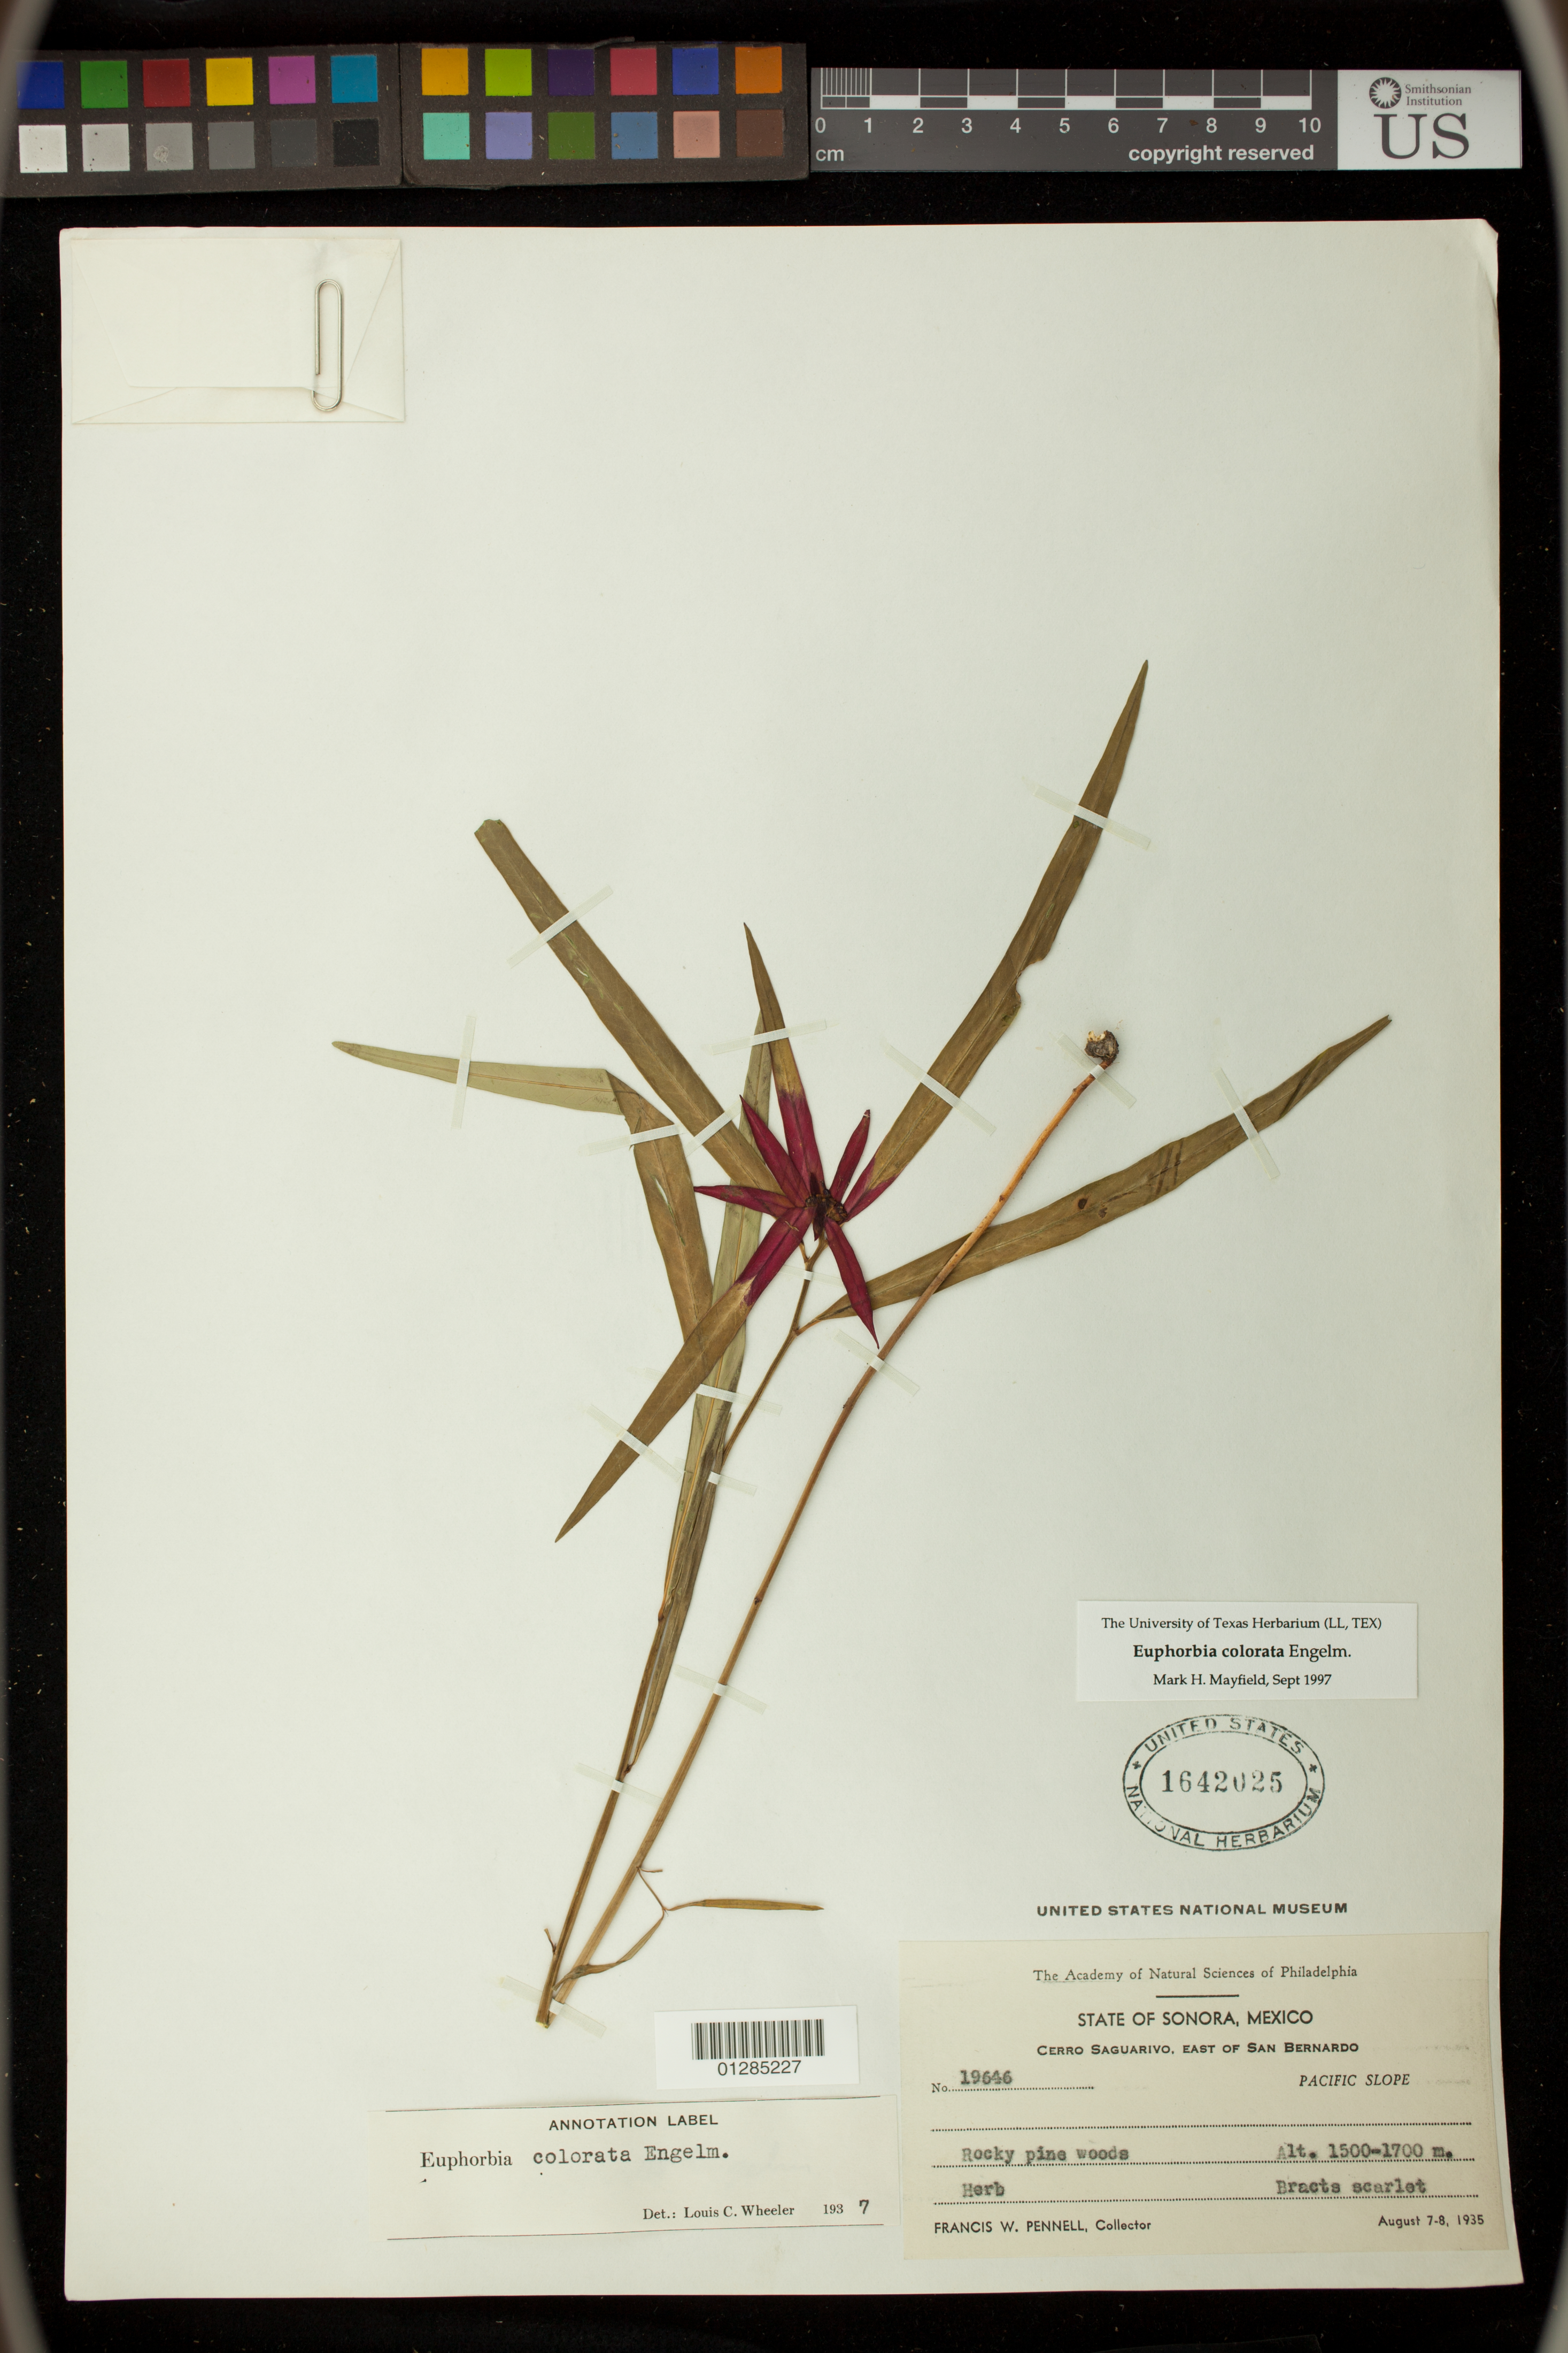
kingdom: Plantae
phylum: Tracheophyta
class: Magnoliopsida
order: Malpighiales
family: Euphorbiaceae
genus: Euphorbia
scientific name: Euphorbia colorata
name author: Engelm.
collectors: F. W. Pennell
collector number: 19646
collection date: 1935-08-07/1935-08-08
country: Mexico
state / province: Sonora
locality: Cerro Saguarivo, East of San Bernardo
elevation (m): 1500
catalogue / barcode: US 1642025